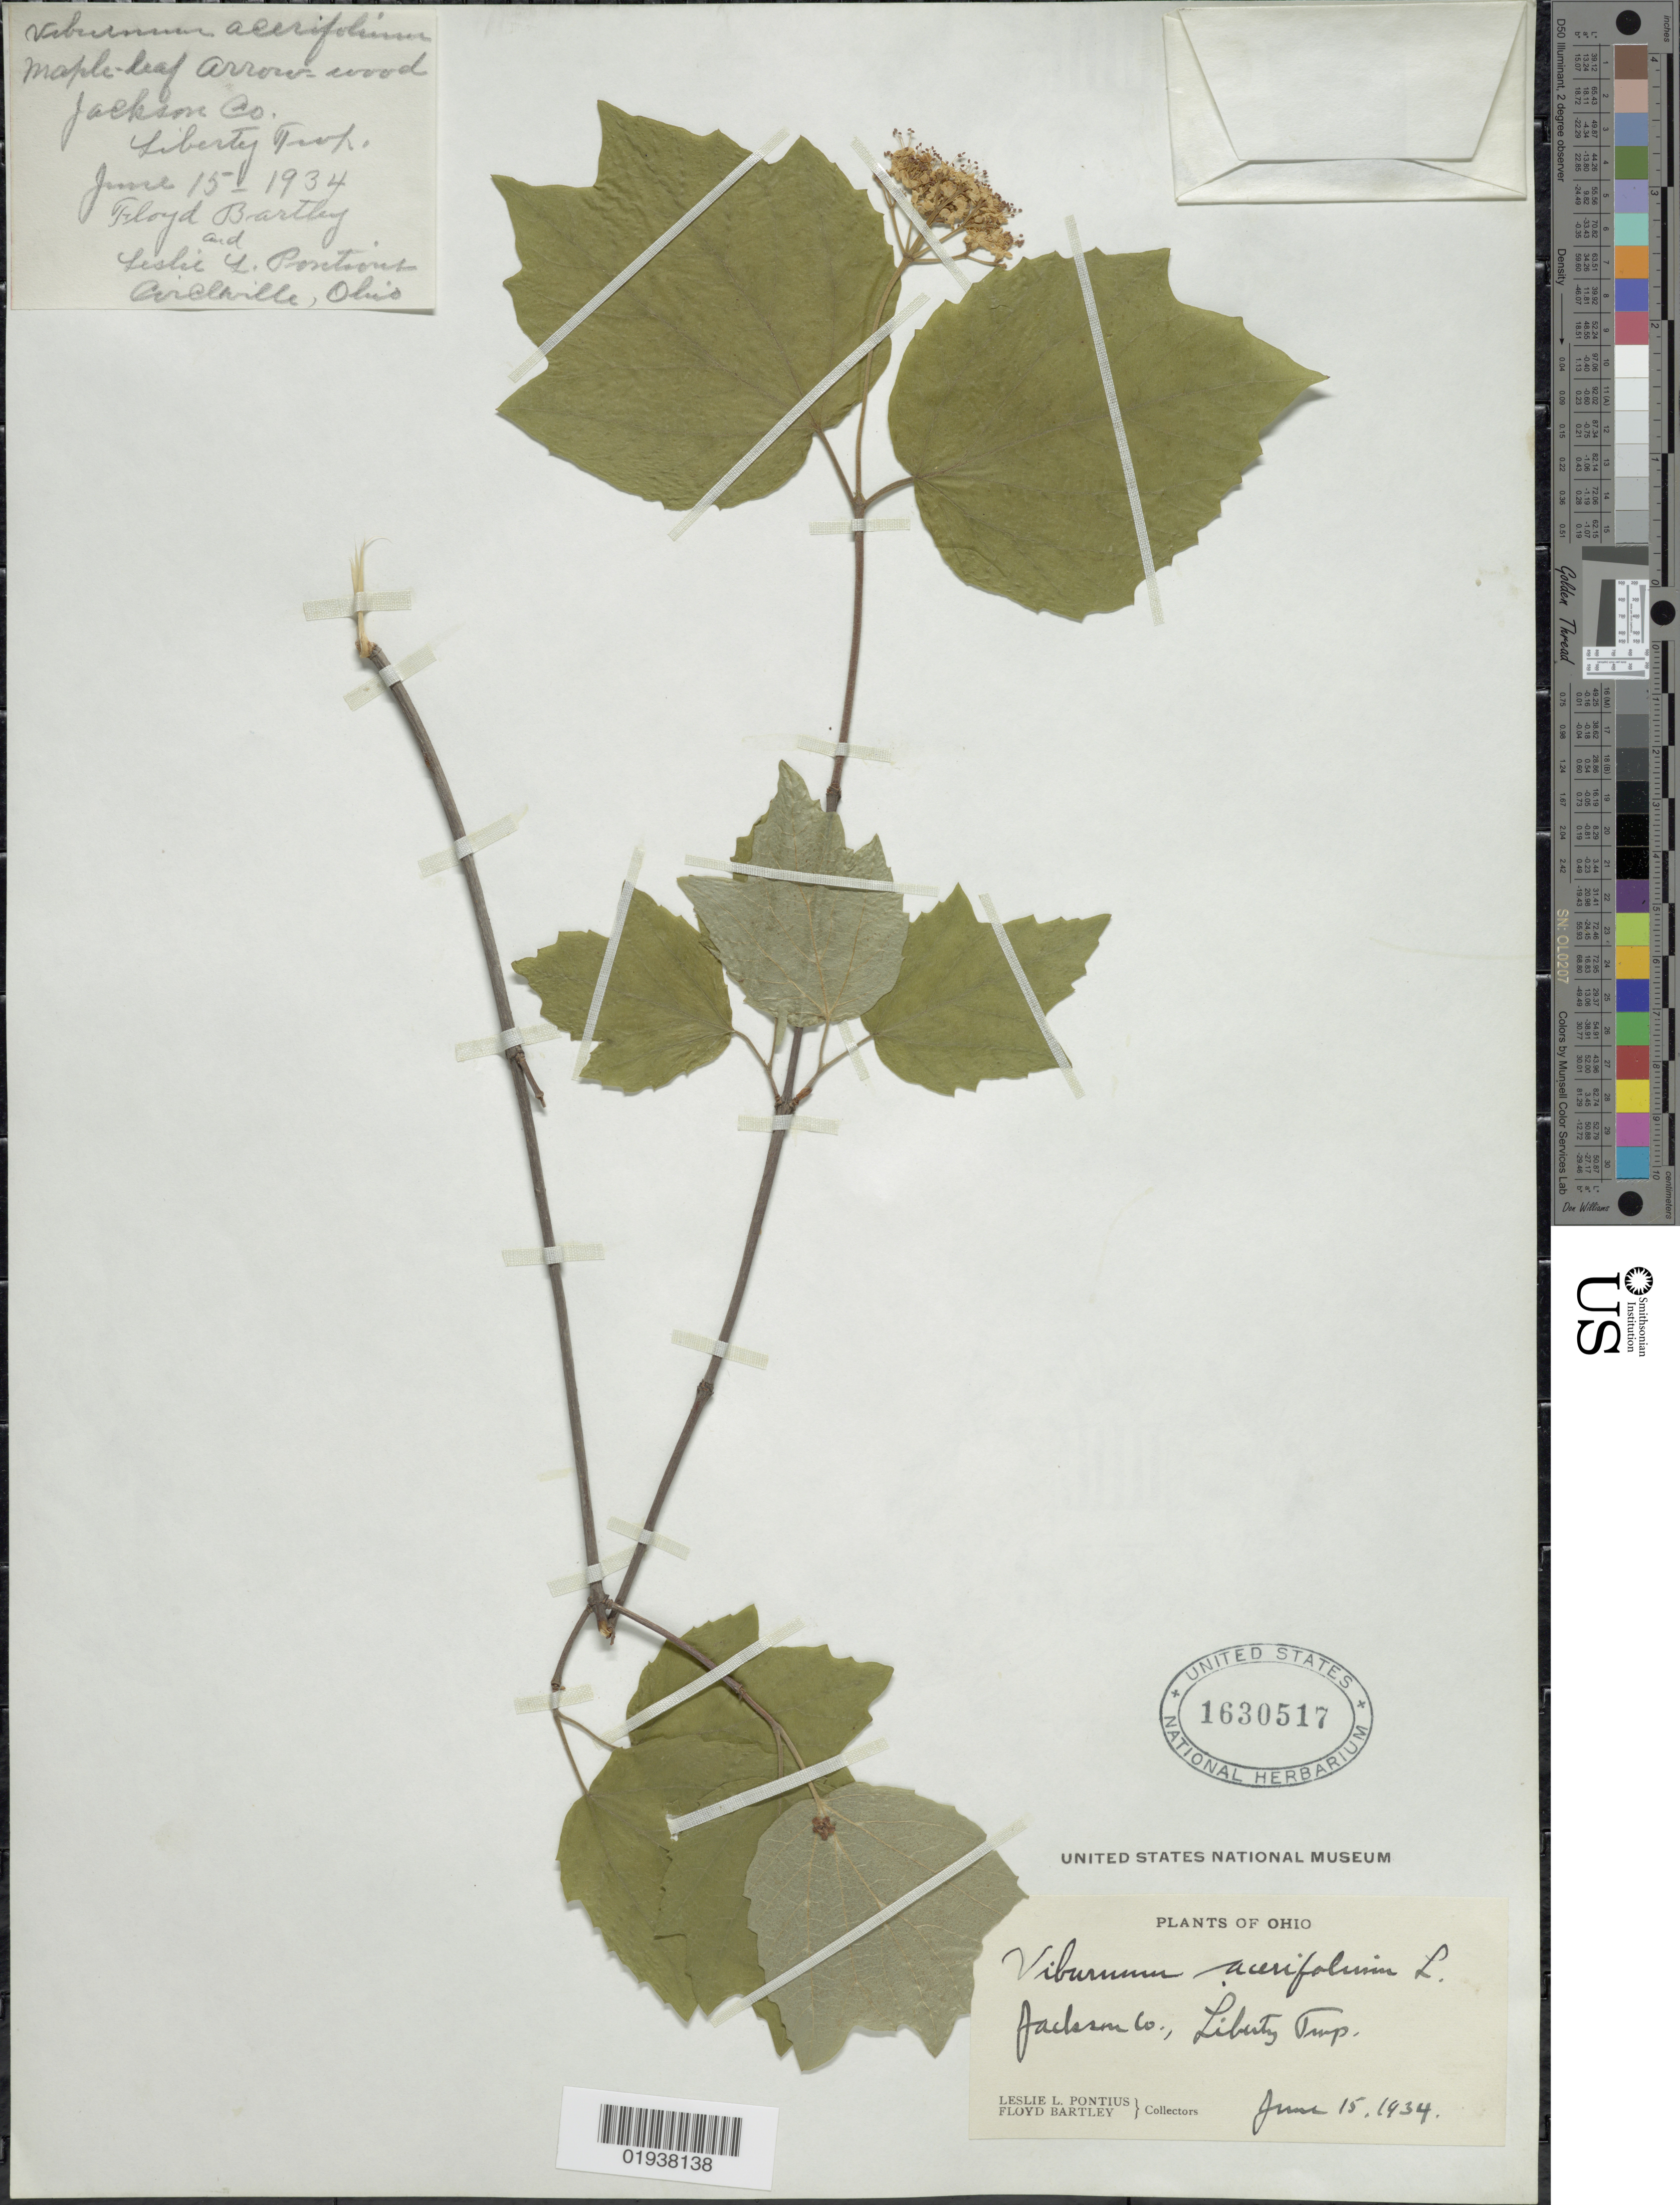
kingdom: Plantae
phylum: Tracheophyta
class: Magnoliopsida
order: Dipsacales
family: Viburnaceae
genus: Viburnum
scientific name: Viburnum acerifolium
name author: L.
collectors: L. Pontius & F. Bartley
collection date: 1934-06-15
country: United States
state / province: Ohio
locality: Jackson Co., Liberty Twp. Circleville.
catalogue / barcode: US 1630517